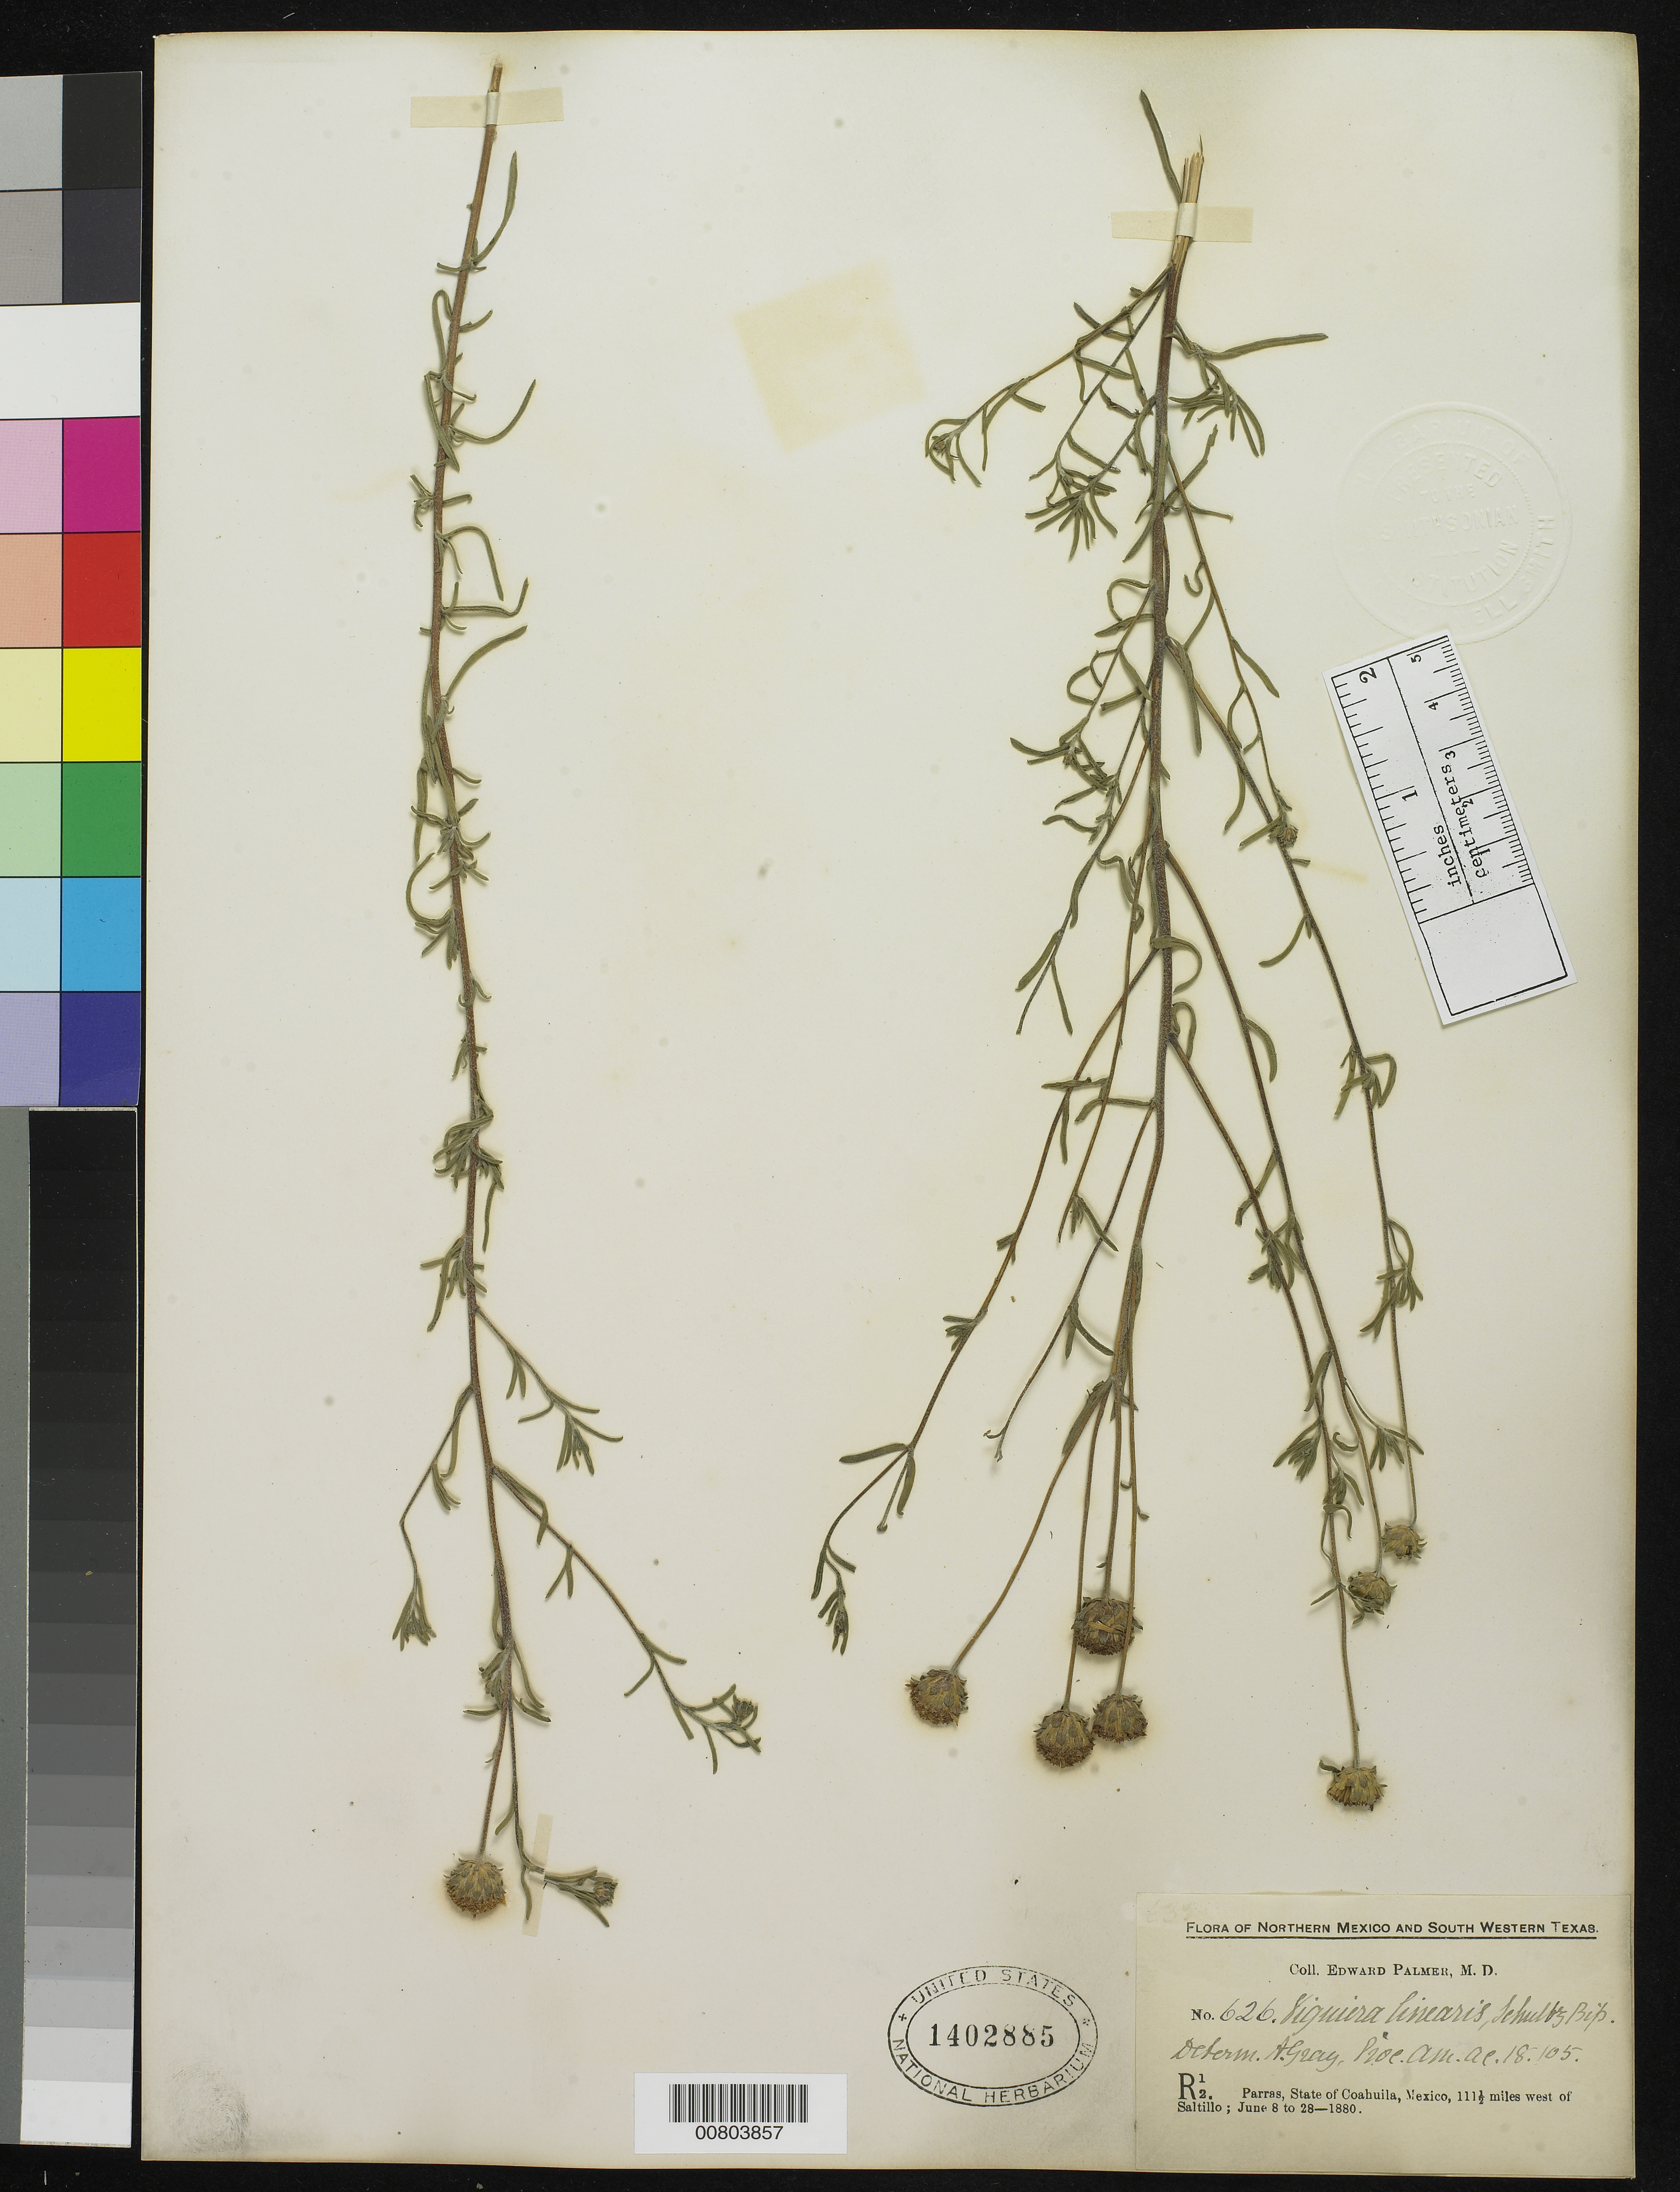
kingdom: Plantae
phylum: Tracheophyta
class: Magnoliopsida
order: Asterales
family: Asteraceae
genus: Viguiera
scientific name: Viguiera linearis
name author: (Cav.) Sch. Bip.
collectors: E. Palmer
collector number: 626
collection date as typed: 08 Jun 1880 to 28 Jun 1880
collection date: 1880-06-08/1880-06-28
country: Mexico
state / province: Coahuila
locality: R12. Parras, Coahuila, 111½ miles west of Saltillo.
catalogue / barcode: US 1402885